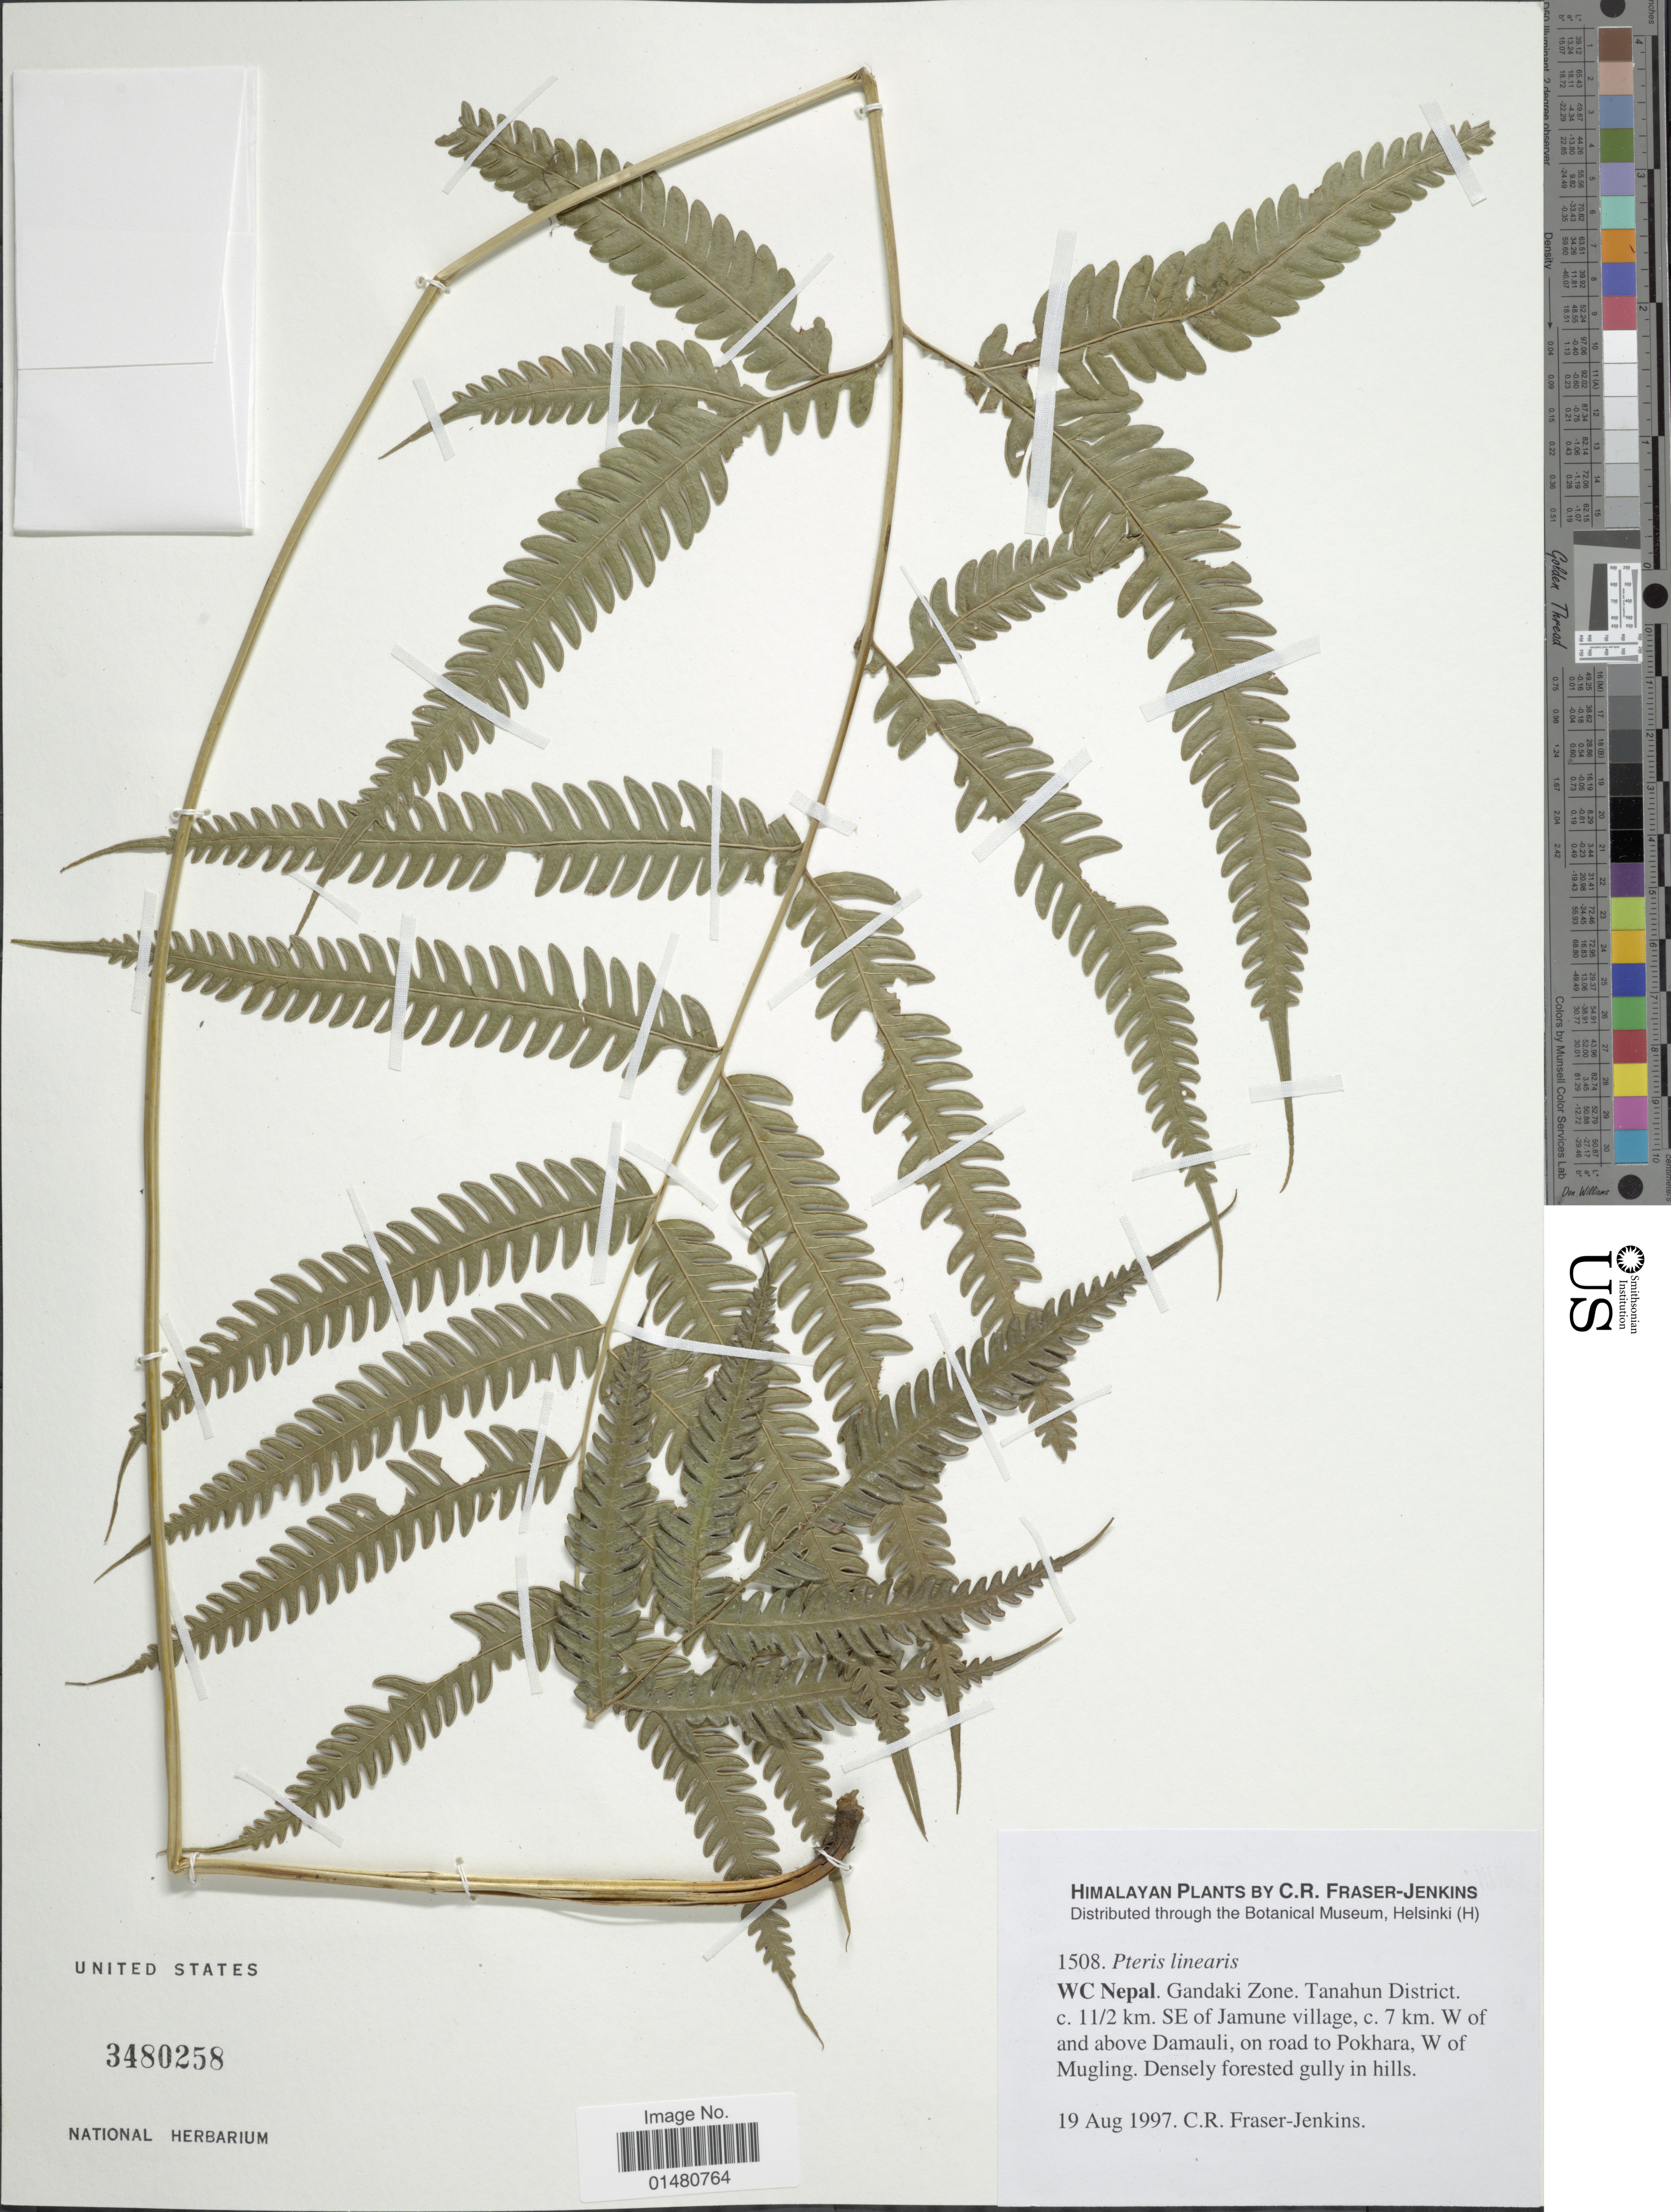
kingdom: Plantae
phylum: Tracheophyta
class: Polypodiopsida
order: Polypodiales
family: Pteridaceae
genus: Pteris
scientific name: Pteris linearis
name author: Poir.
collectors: C. R. Fraser-Jenkins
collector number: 1508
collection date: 1997-08-19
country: Nepal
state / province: Gandaki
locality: Himalayan, WC Nepal. Gandaki Zone. Tanahun District. c. 11/2km SE of Jamune vilage,c. 7 km. W of and above Damauli, on road to Pokhara,W of Mugling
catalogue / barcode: US 3480258